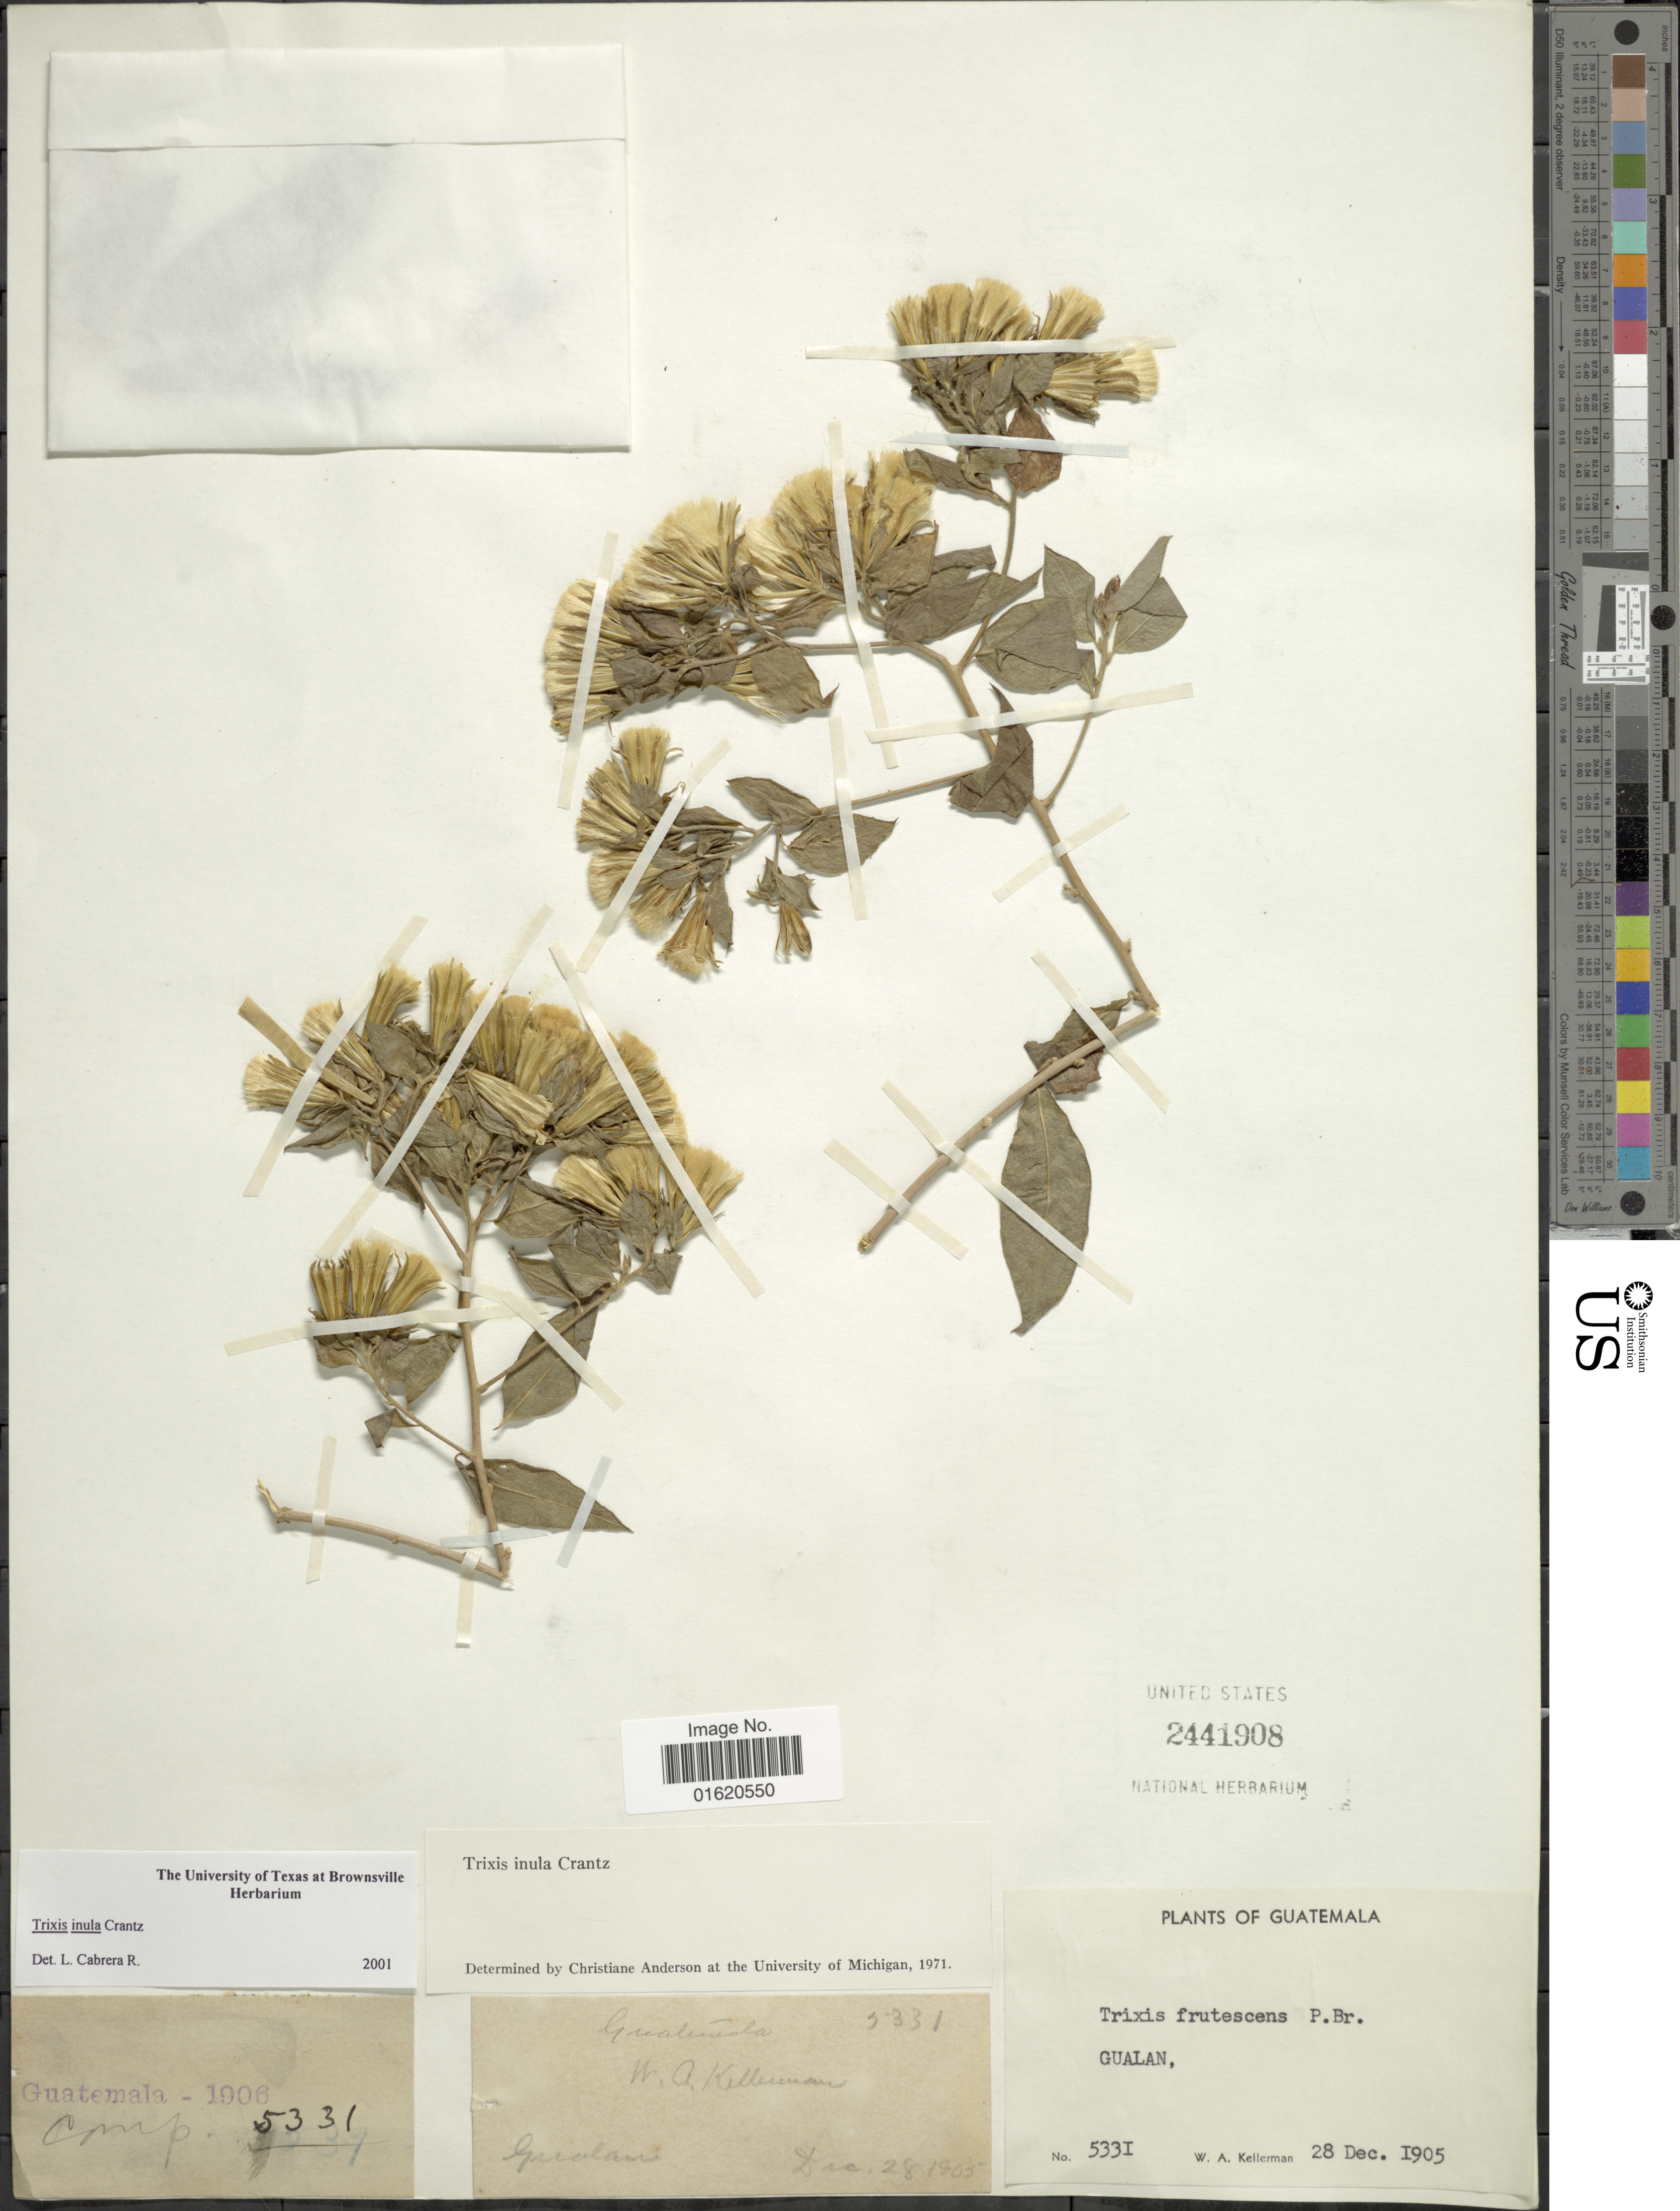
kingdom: Plantae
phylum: Tracheophyta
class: Magnoliopsida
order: Asterales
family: Asteraceae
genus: Trixis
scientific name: Trixis inula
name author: Crantz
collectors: W. Kellerman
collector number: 533I*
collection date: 1905-12-28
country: Guatemala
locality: Gualan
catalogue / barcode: US 2441908